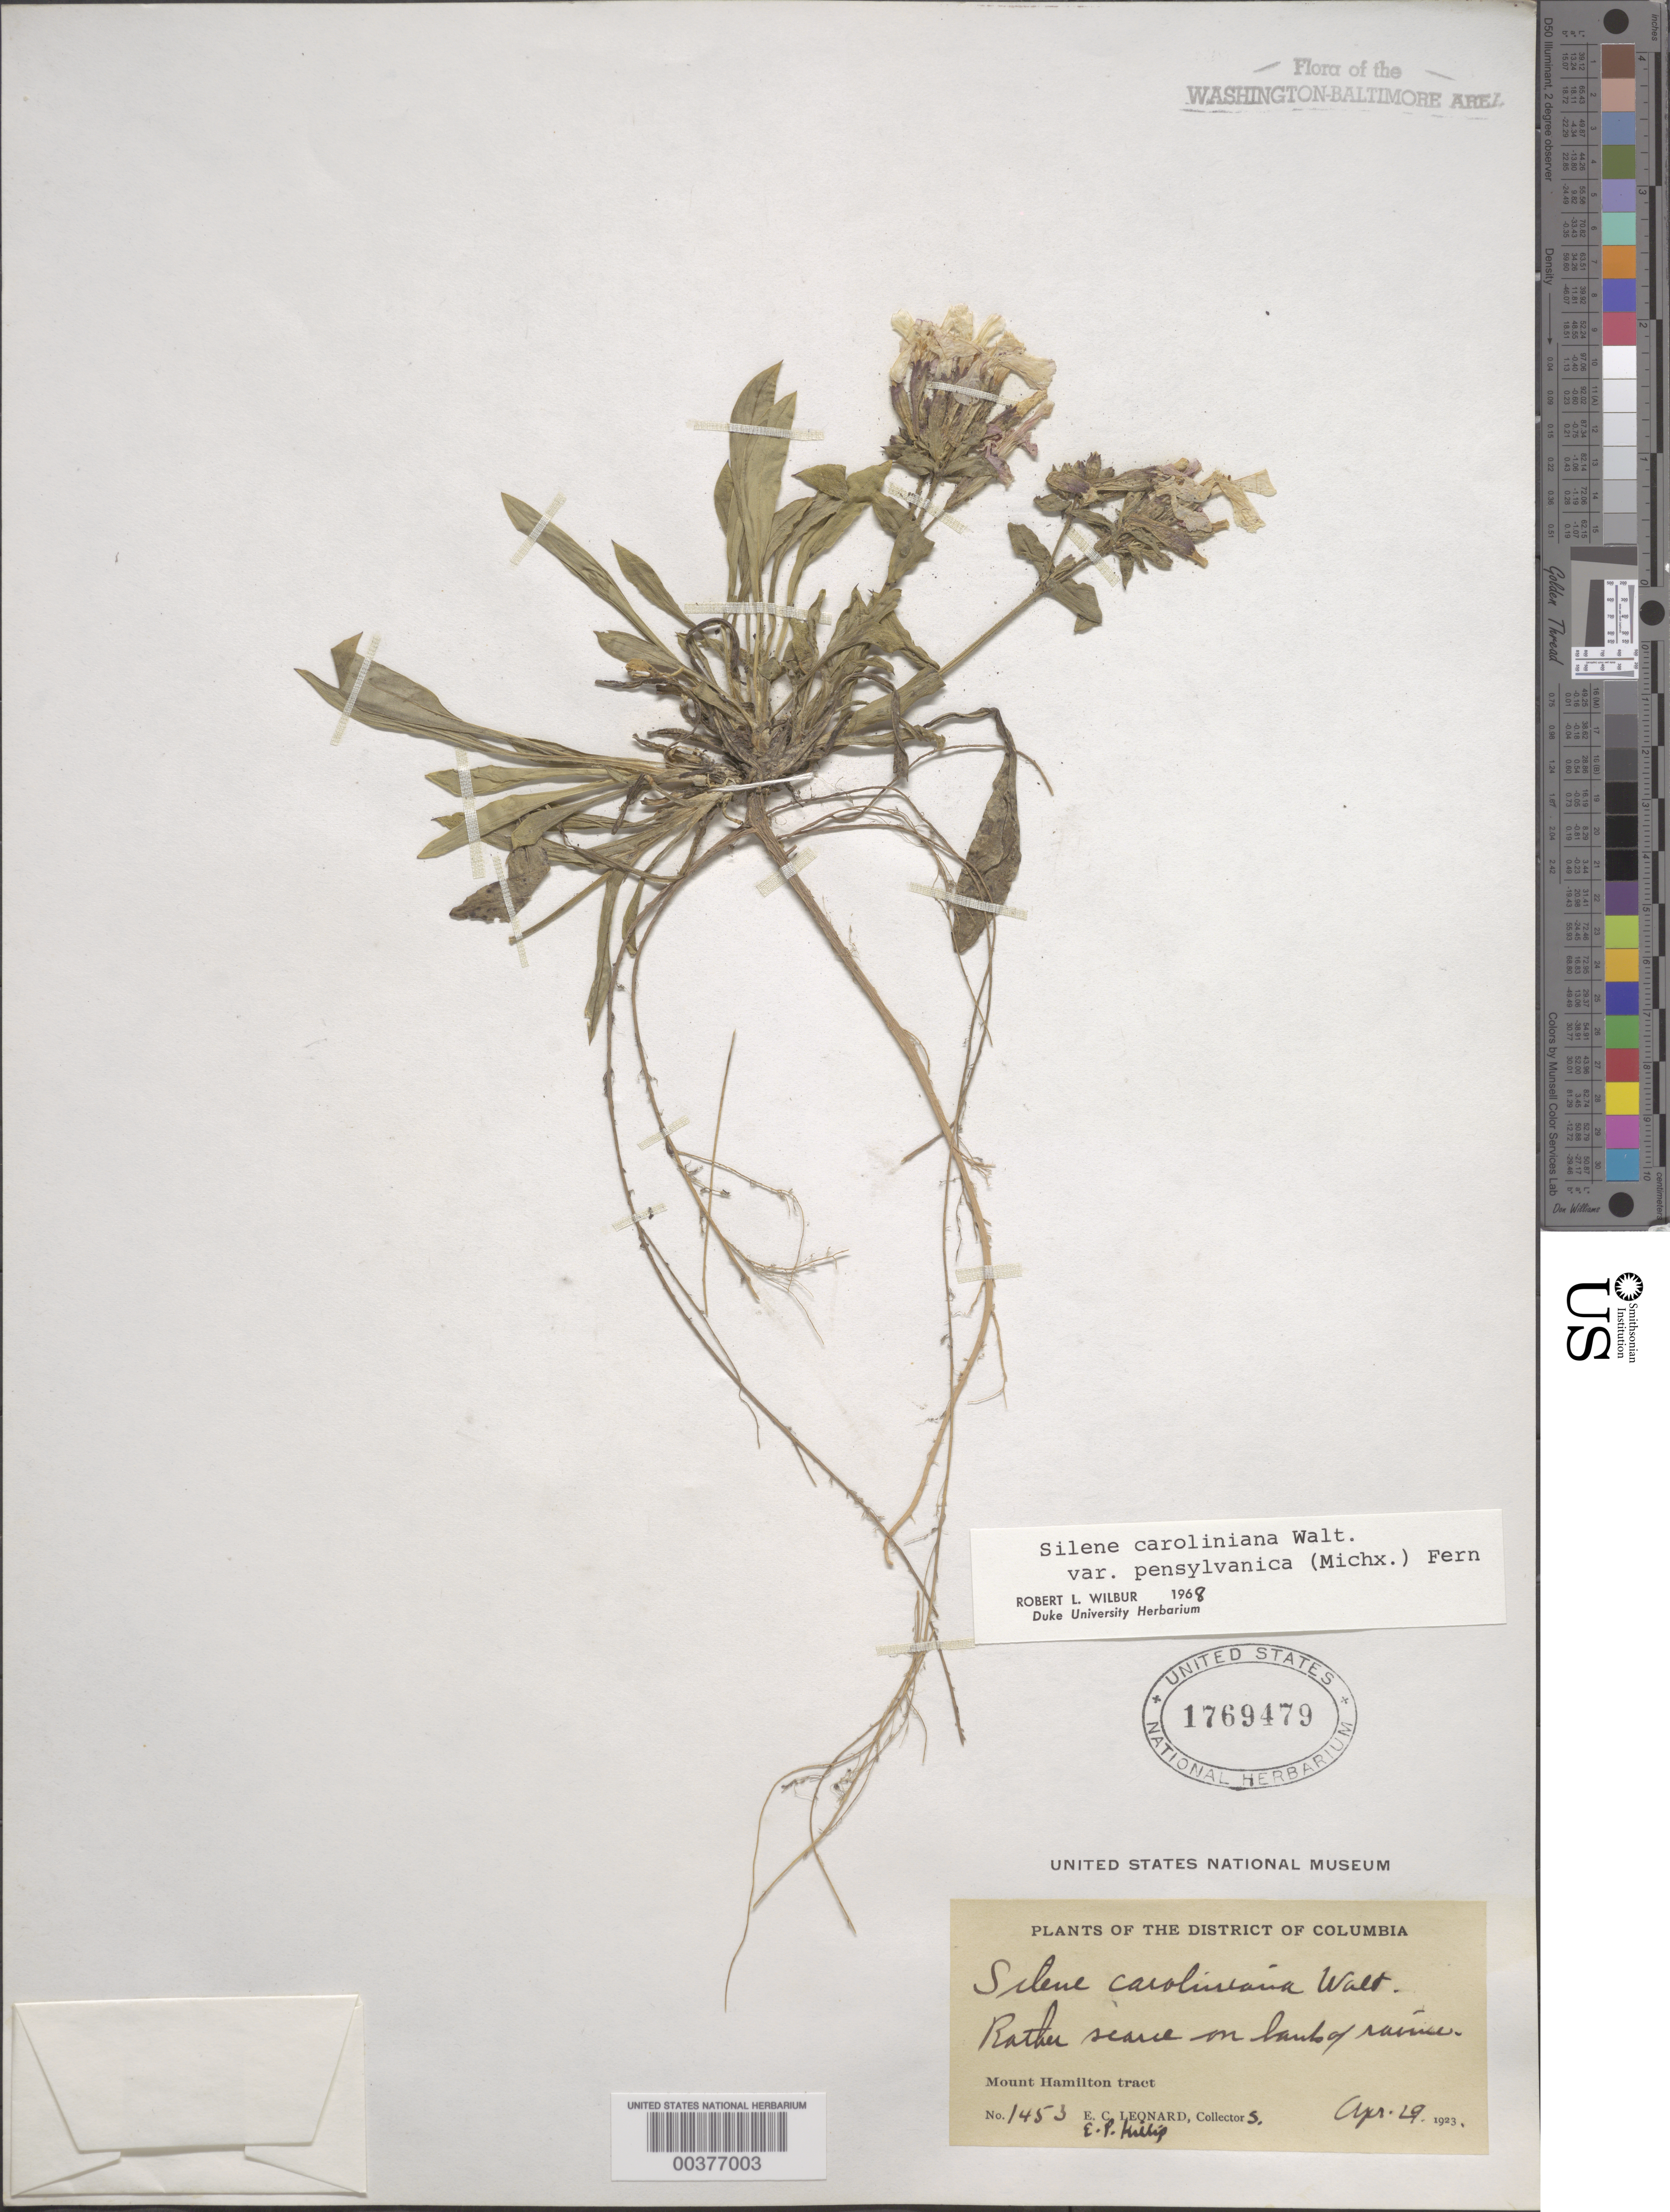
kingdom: Plantae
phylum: Tracheophyta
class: Magnoliopsida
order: Caryophyllales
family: Caryophyllaceae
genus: Silene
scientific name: Silene caroliniana var. pensylvanica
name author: (Michx.) Fernald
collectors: E. C. Leonard & E. P. Killip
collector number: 1453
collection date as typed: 29 Apr 1923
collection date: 1923-04-29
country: United States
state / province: District of Columbia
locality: Mount Hamilton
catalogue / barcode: US 1769479